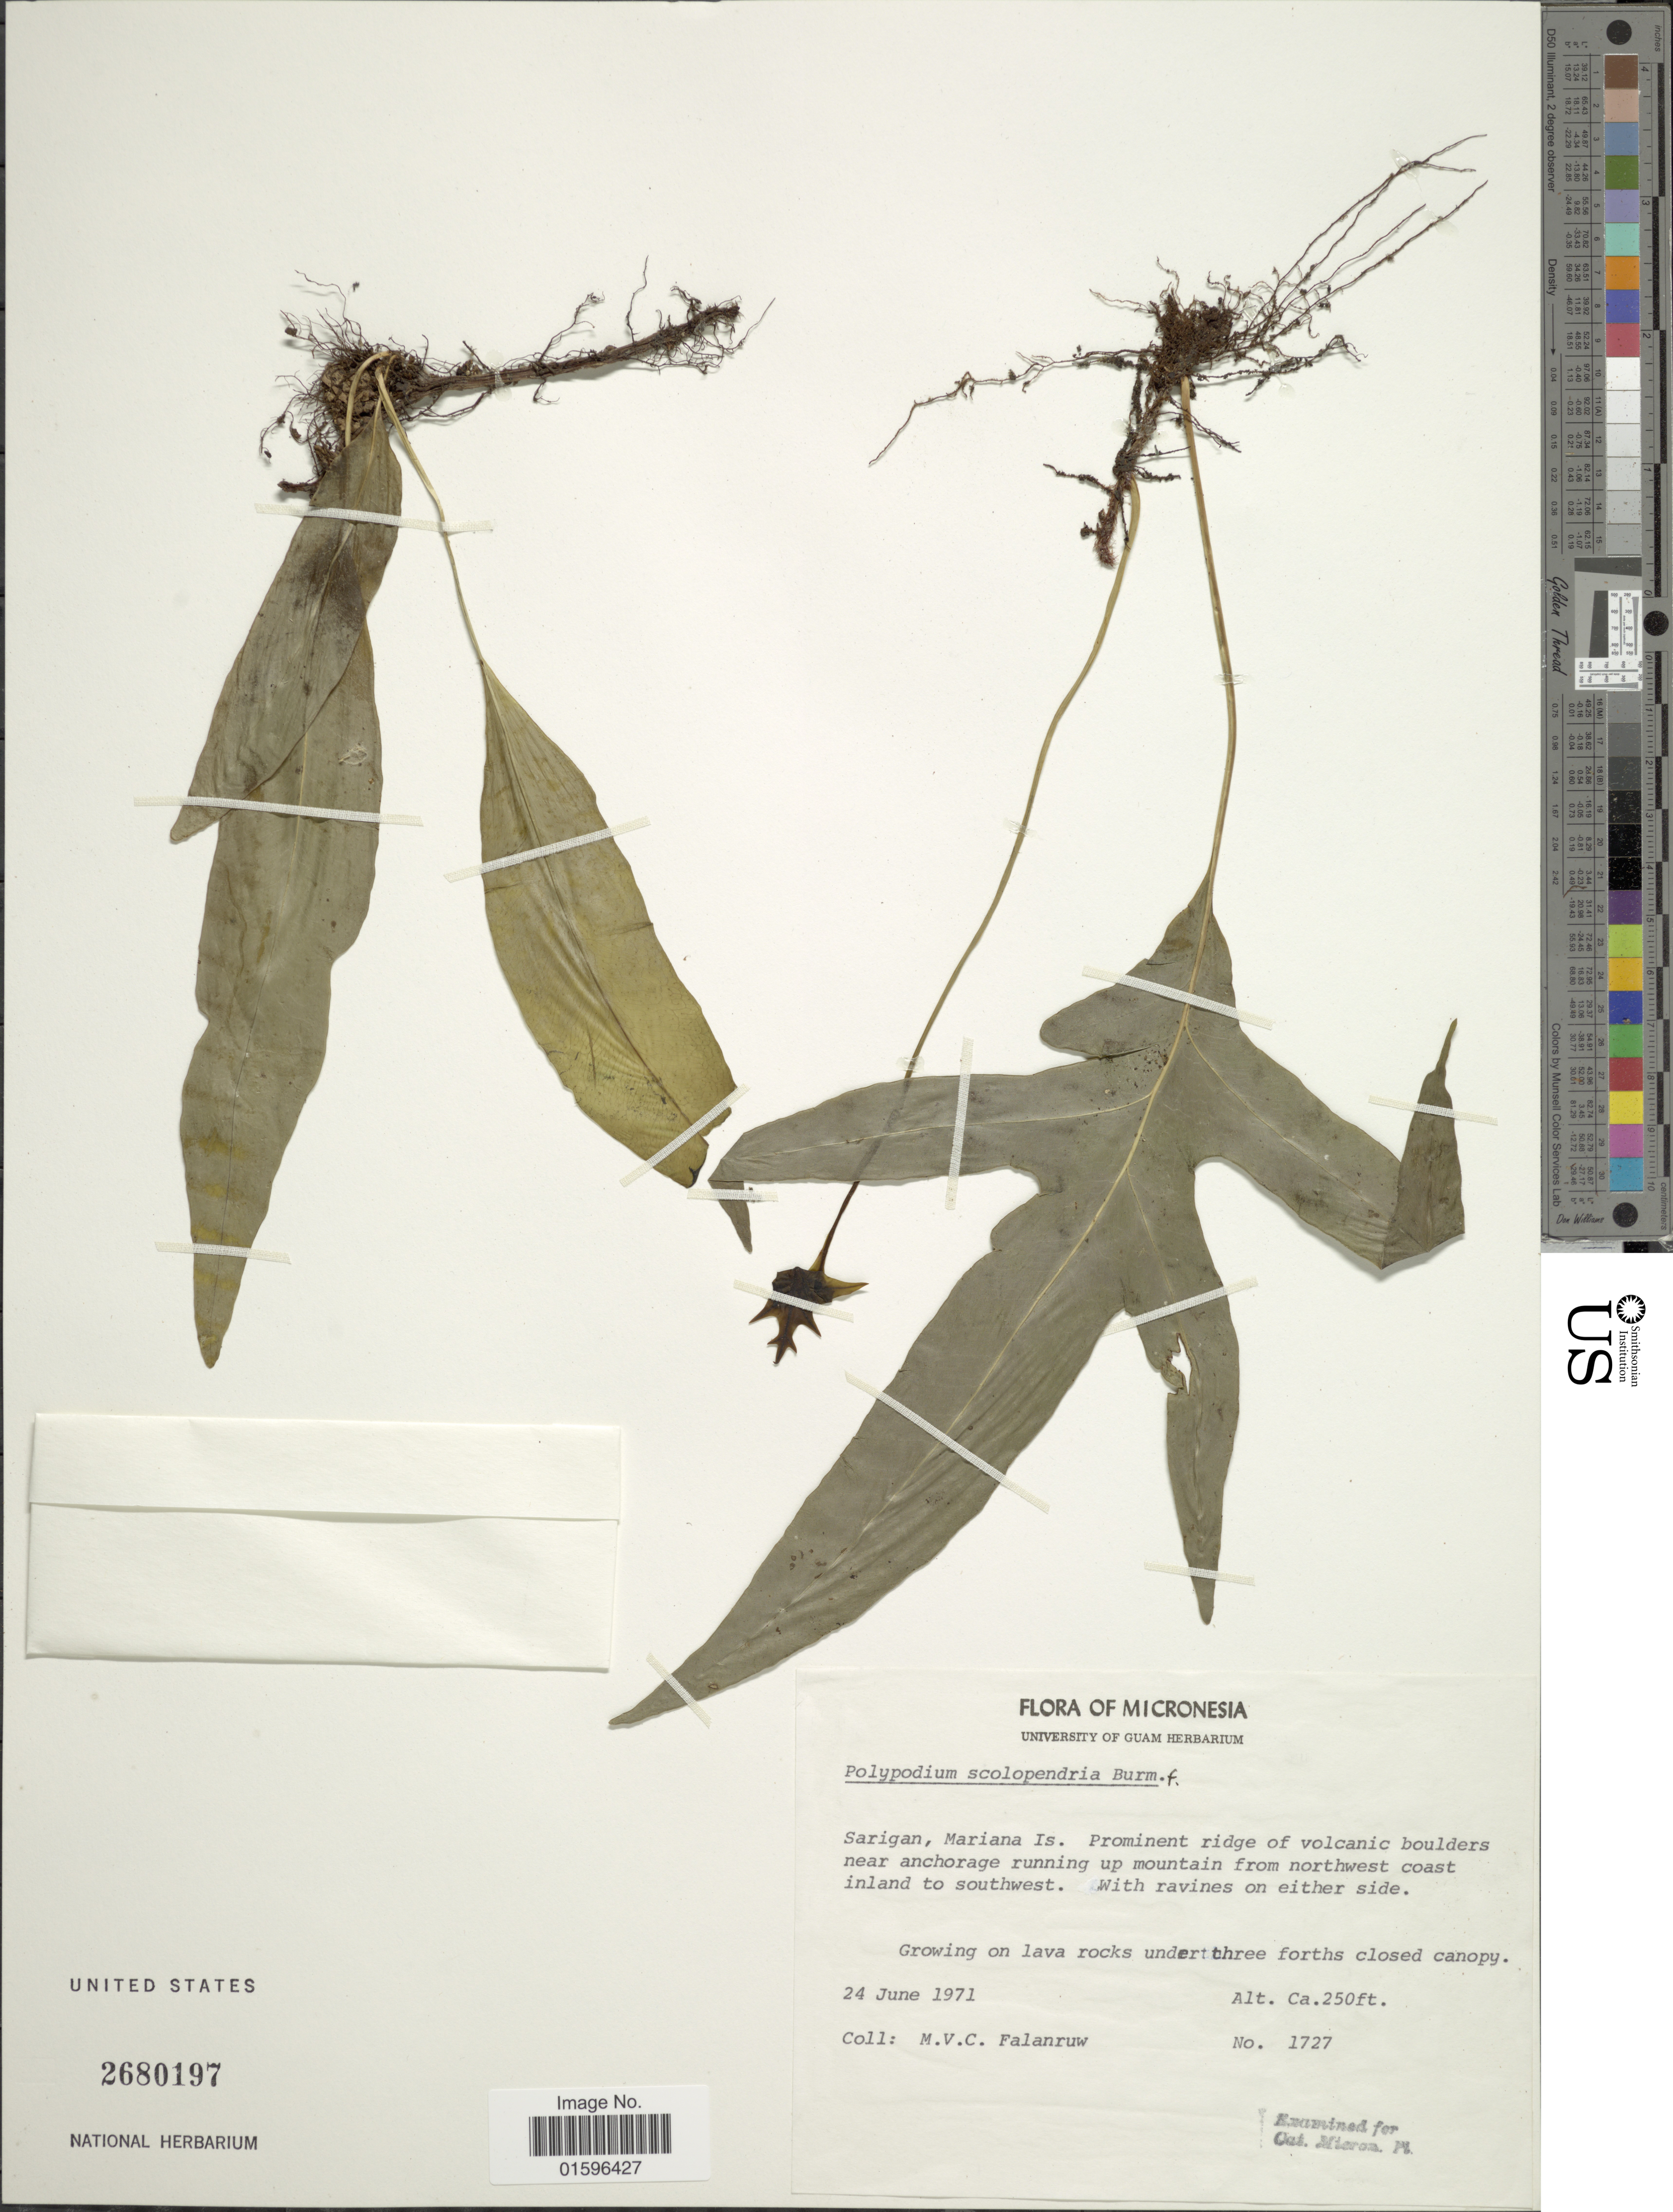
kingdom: Plantae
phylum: Tracheophyta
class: Polypodiopsida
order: Polypodiales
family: Polypodiaceae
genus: Polypodium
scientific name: Polypodium scolopendria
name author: Burm. f.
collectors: M. V. Falanruw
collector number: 1727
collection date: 1971-06-24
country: Northern Mariana Islands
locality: Micronesia, Sarigan, Mariana Is.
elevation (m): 76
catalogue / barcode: US 2680197